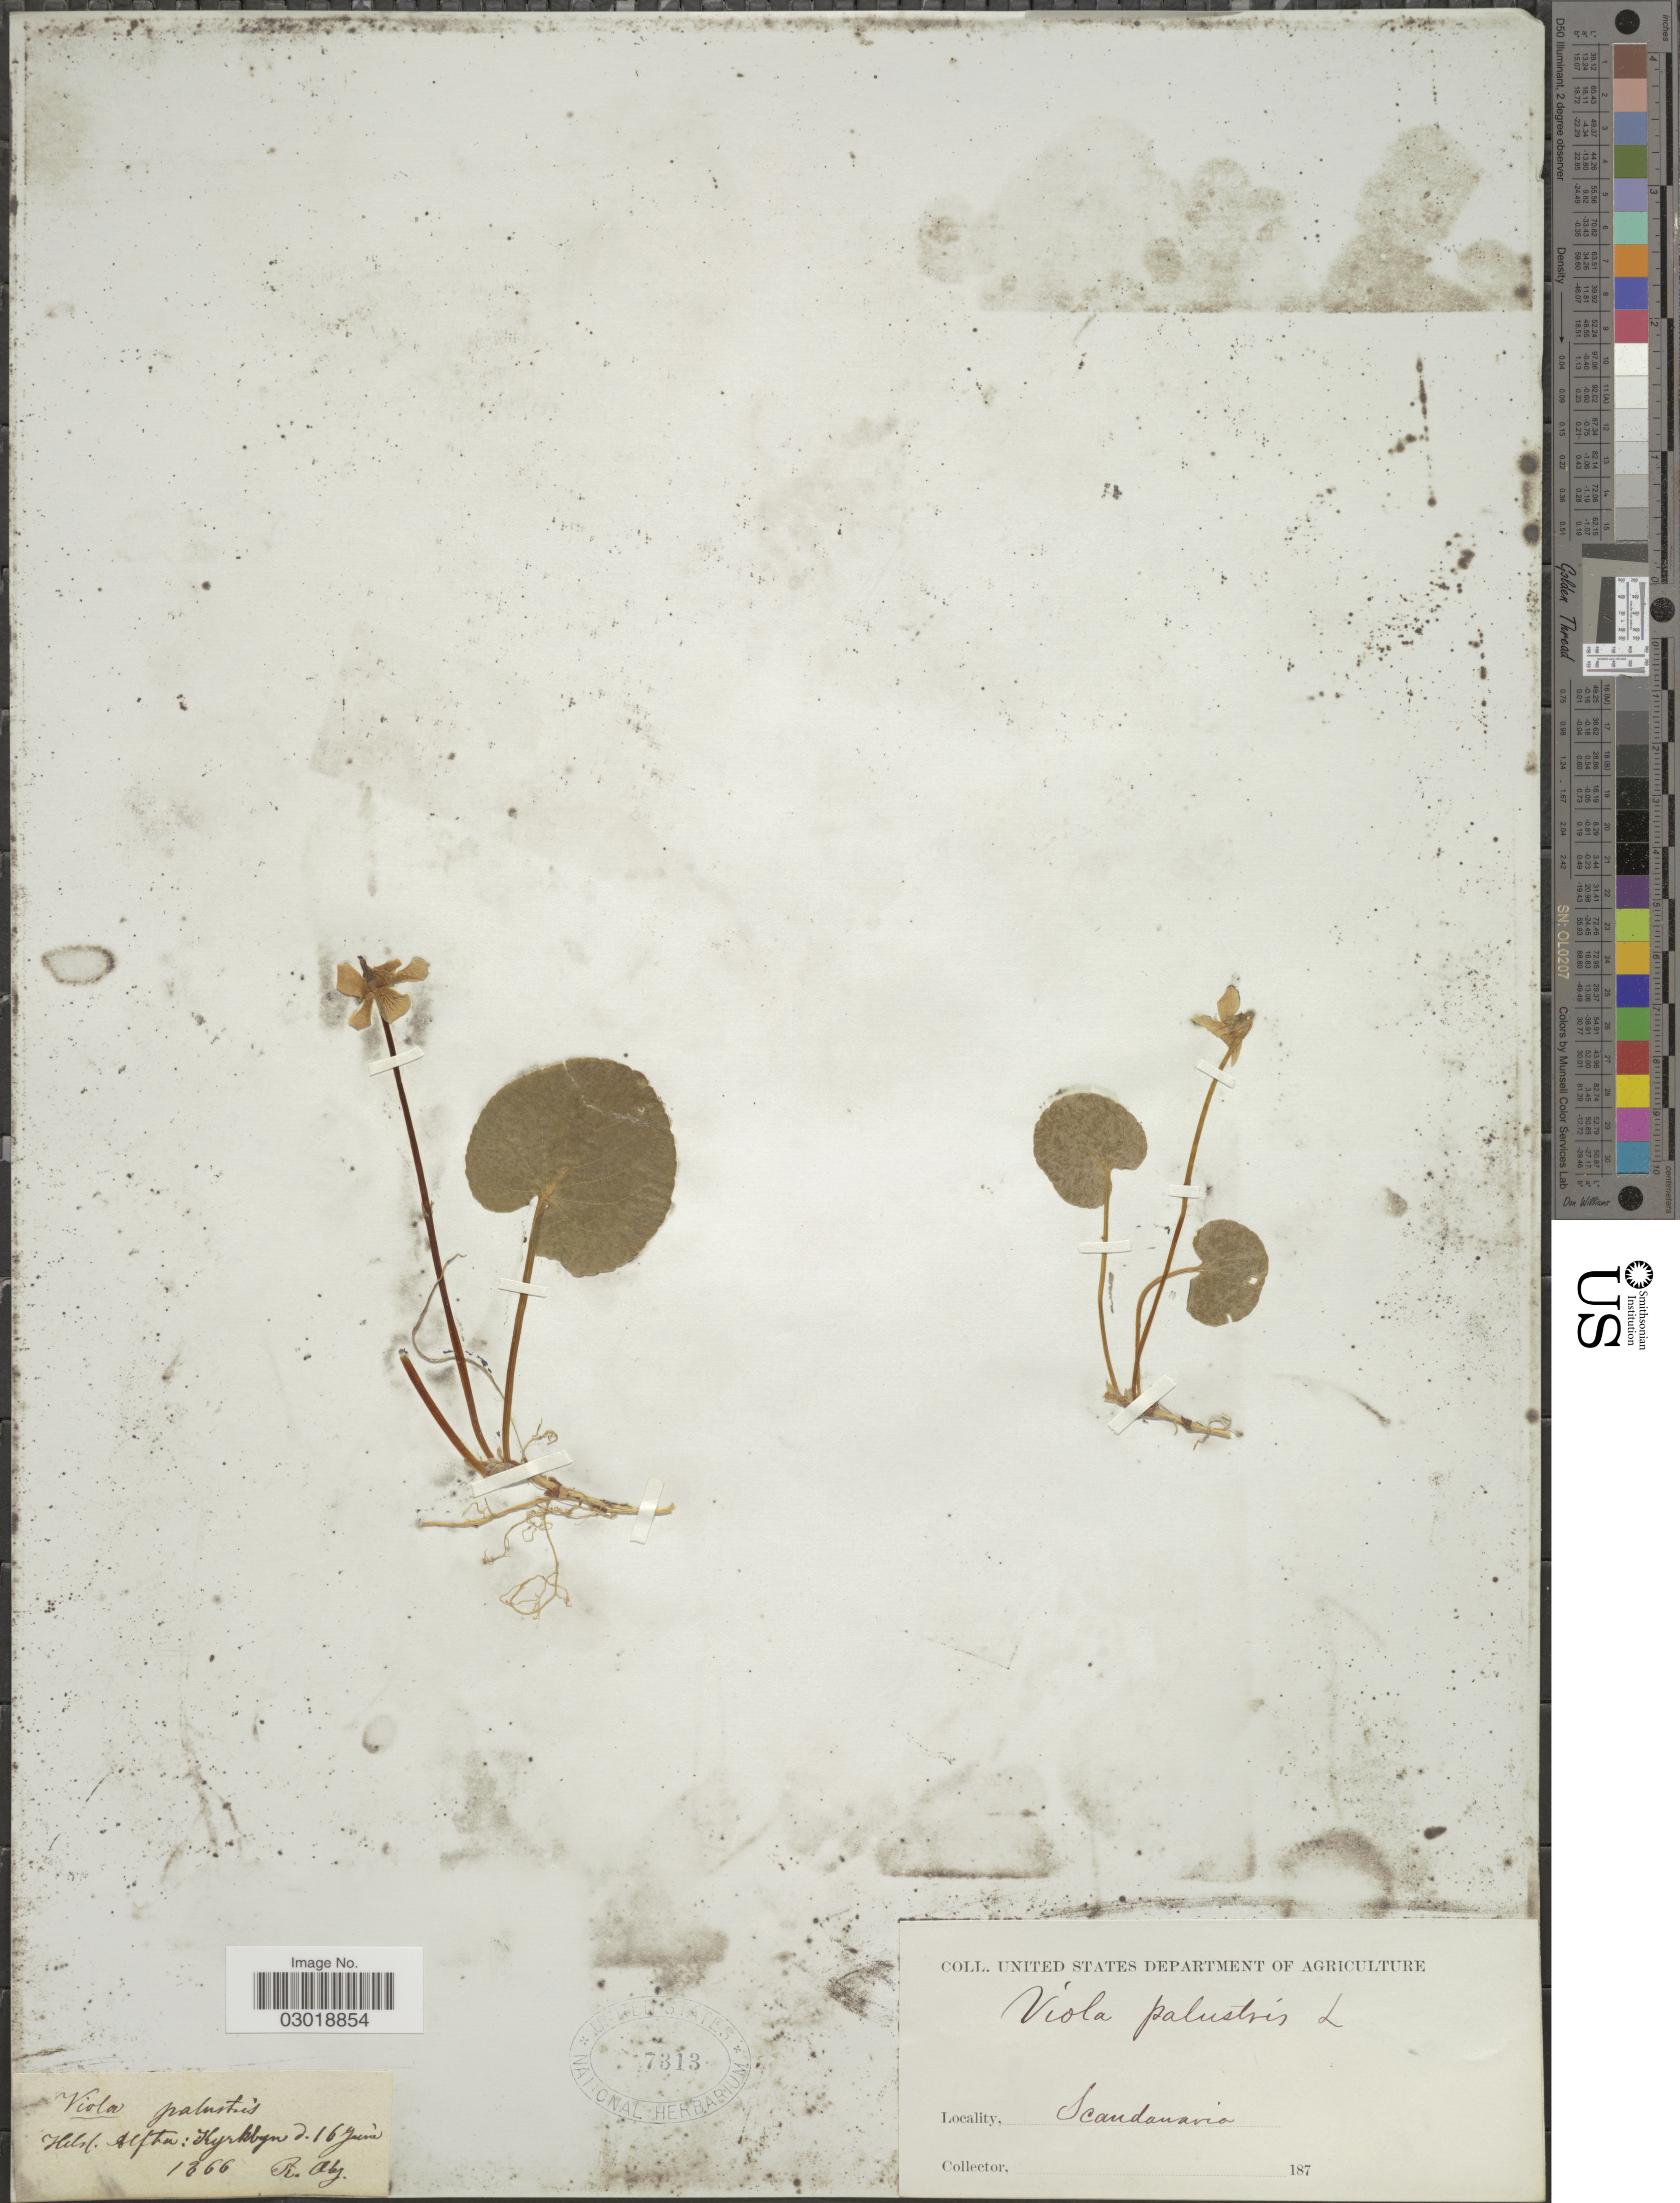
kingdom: Plantae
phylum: Tracheophyta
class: Magnoliopsida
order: Malpighiales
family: Violaceae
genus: Viola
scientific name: Viola palustris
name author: L.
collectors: R. Aby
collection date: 1866-06-16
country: Sweden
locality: Scandanavia, Helsl. Alfta: Kyrkbyn.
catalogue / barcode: US 7313